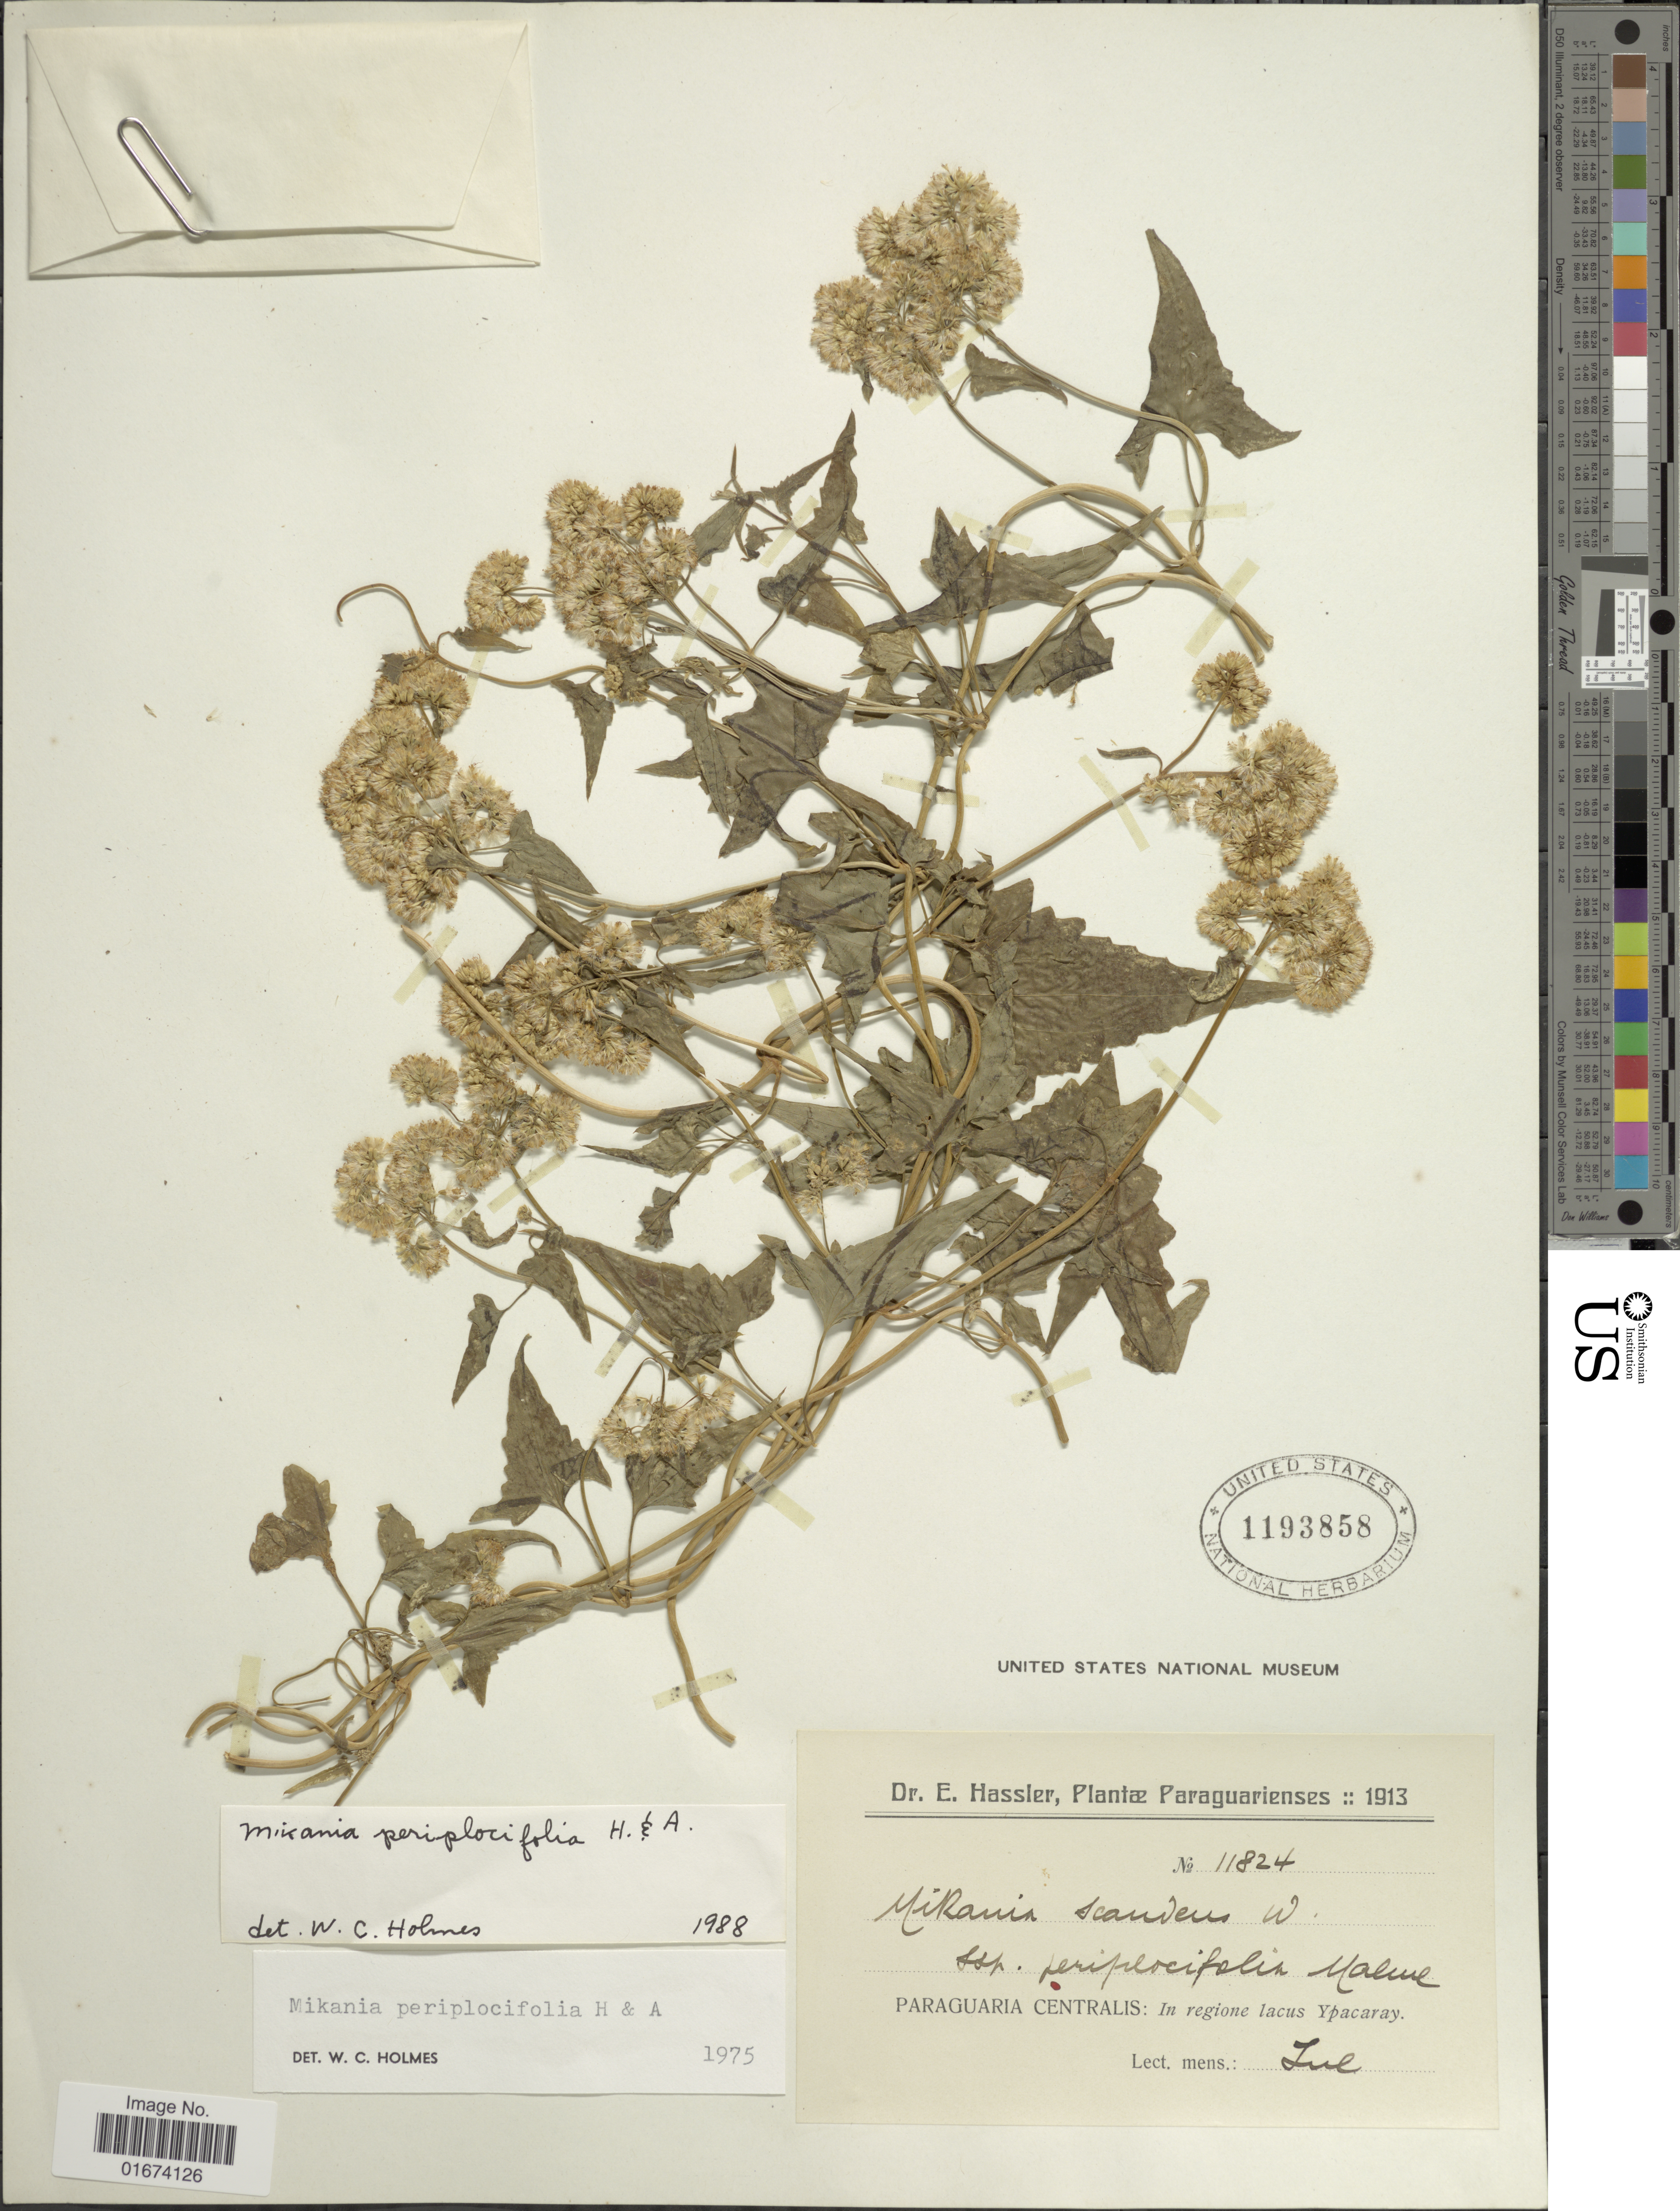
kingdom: Plantae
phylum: Tracheophyta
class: Magnoliopsida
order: Asterales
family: Asteraceae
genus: Mikania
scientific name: Mikania periplocifolia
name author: Hook. & Arn.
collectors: E. Hassler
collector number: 11824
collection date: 1913-07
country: Paraguay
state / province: Central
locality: Paraguaria Centralis: In regione lacus Ypacaray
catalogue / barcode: US 1193858